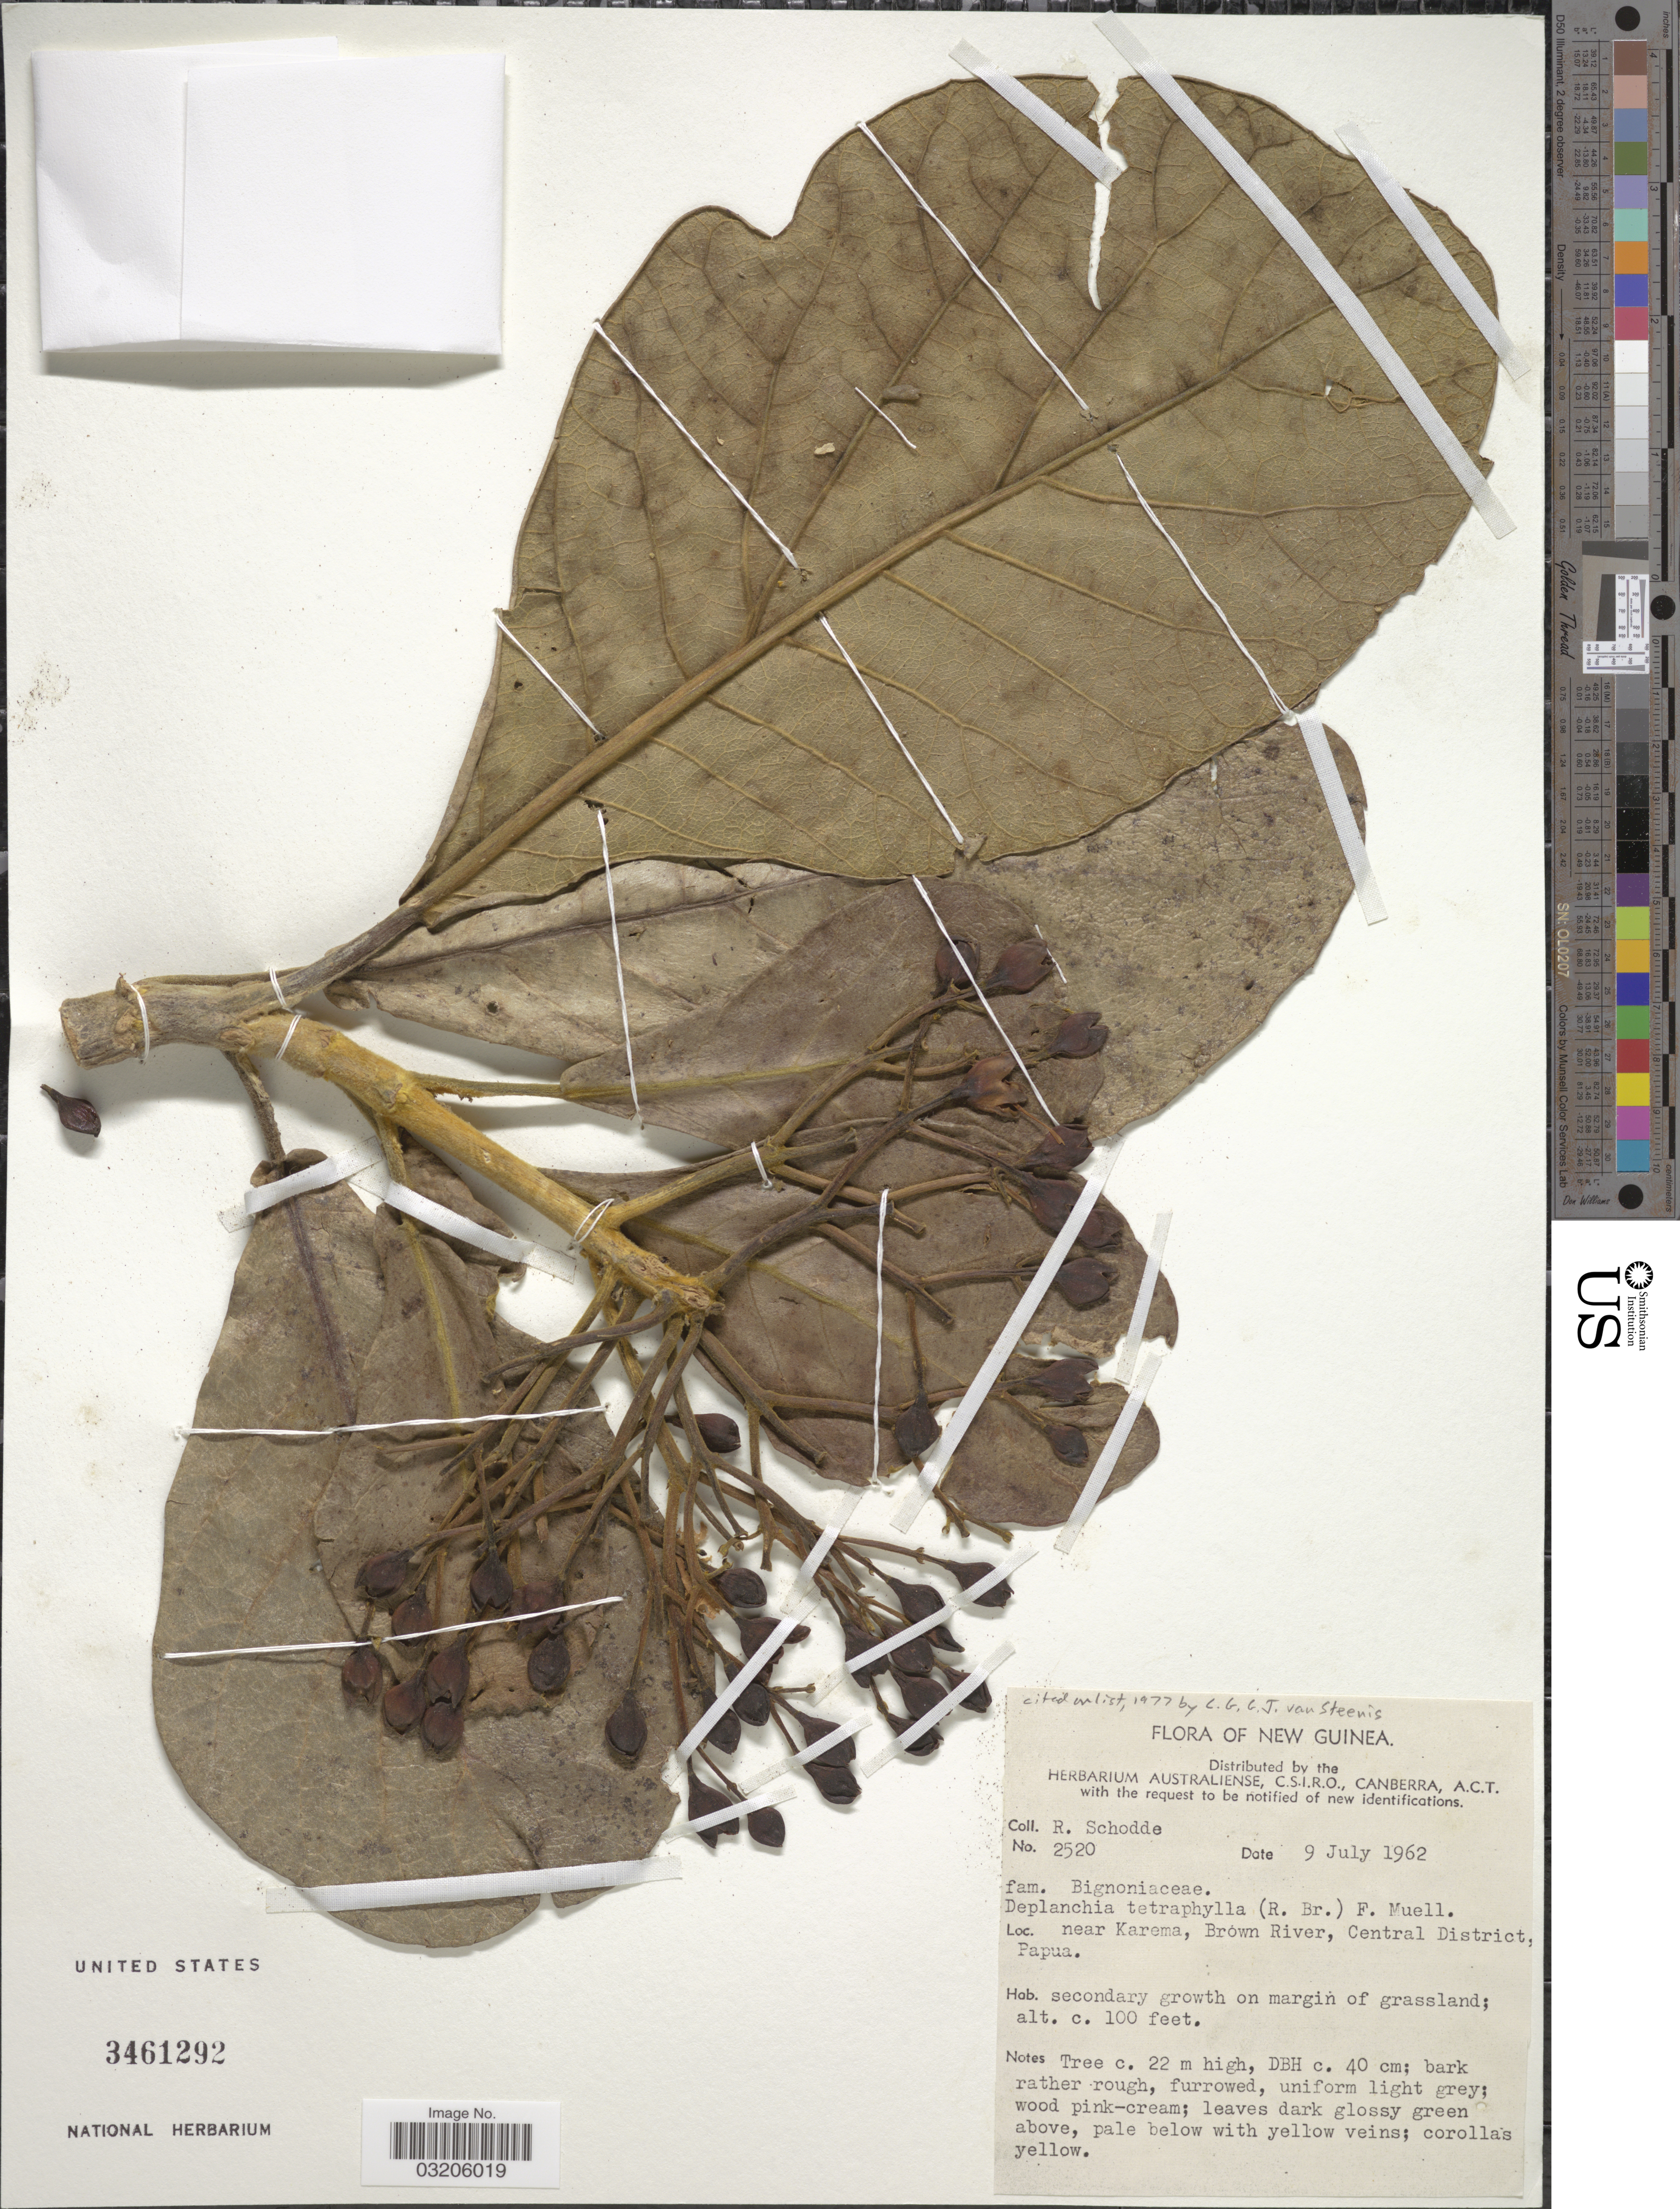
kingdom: Plantae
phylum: Tracheophyta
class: Magnoliopsida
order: Lamiales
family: Bignoniaceae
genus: Deplanchea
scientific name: Deplanchea tetraphylla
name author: (R. Br.) F. Muell.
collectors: R. Schodde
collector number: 2520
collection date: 1962-07-09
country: Papua New Guinea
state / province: Central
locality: New Guinea. Near Karema, Brown River, Central District, Papua.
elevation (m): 30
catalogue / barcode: US 3461292